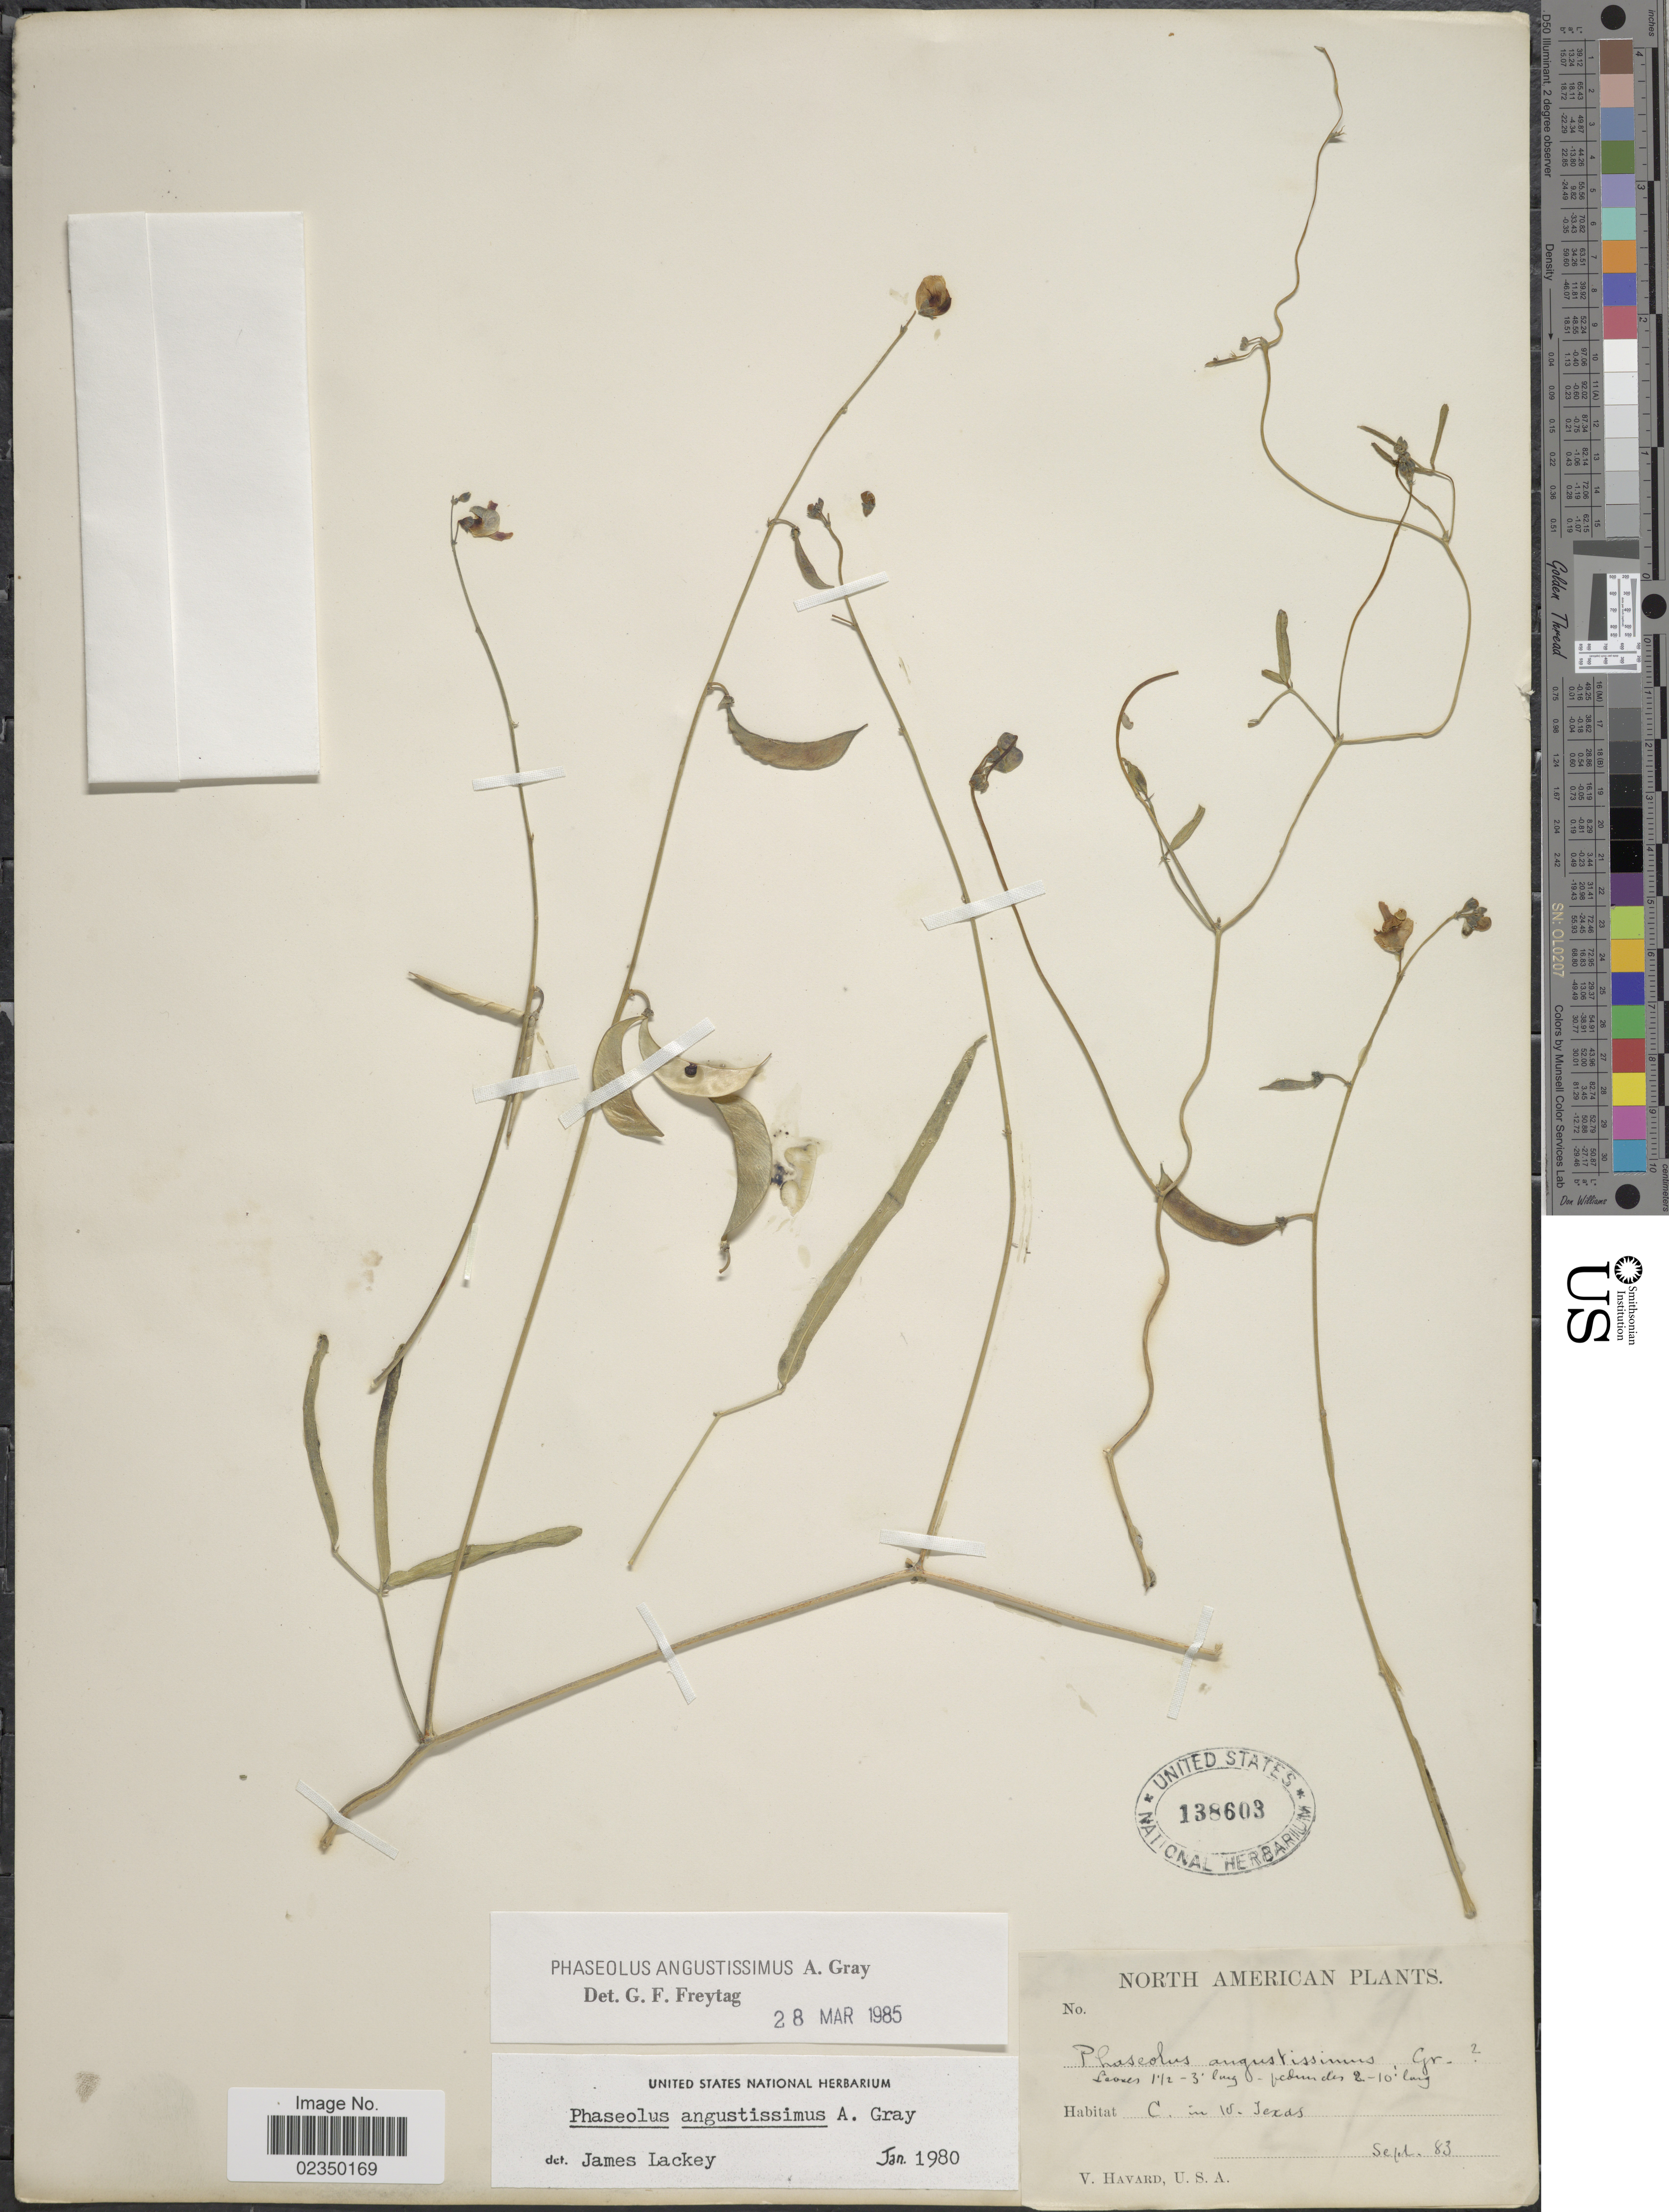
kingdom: Plantae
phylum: Tracheophyta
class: Magnoliopsida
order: Fabales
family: Fabaceae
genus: Phaseolus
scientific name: Phaseolus angustissimus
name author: A. Gray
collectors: V. Havard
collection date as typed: Transcribed d/m/y: /9/83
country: United States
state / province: Texas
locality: C. in W. Texas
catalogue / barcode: US 138603